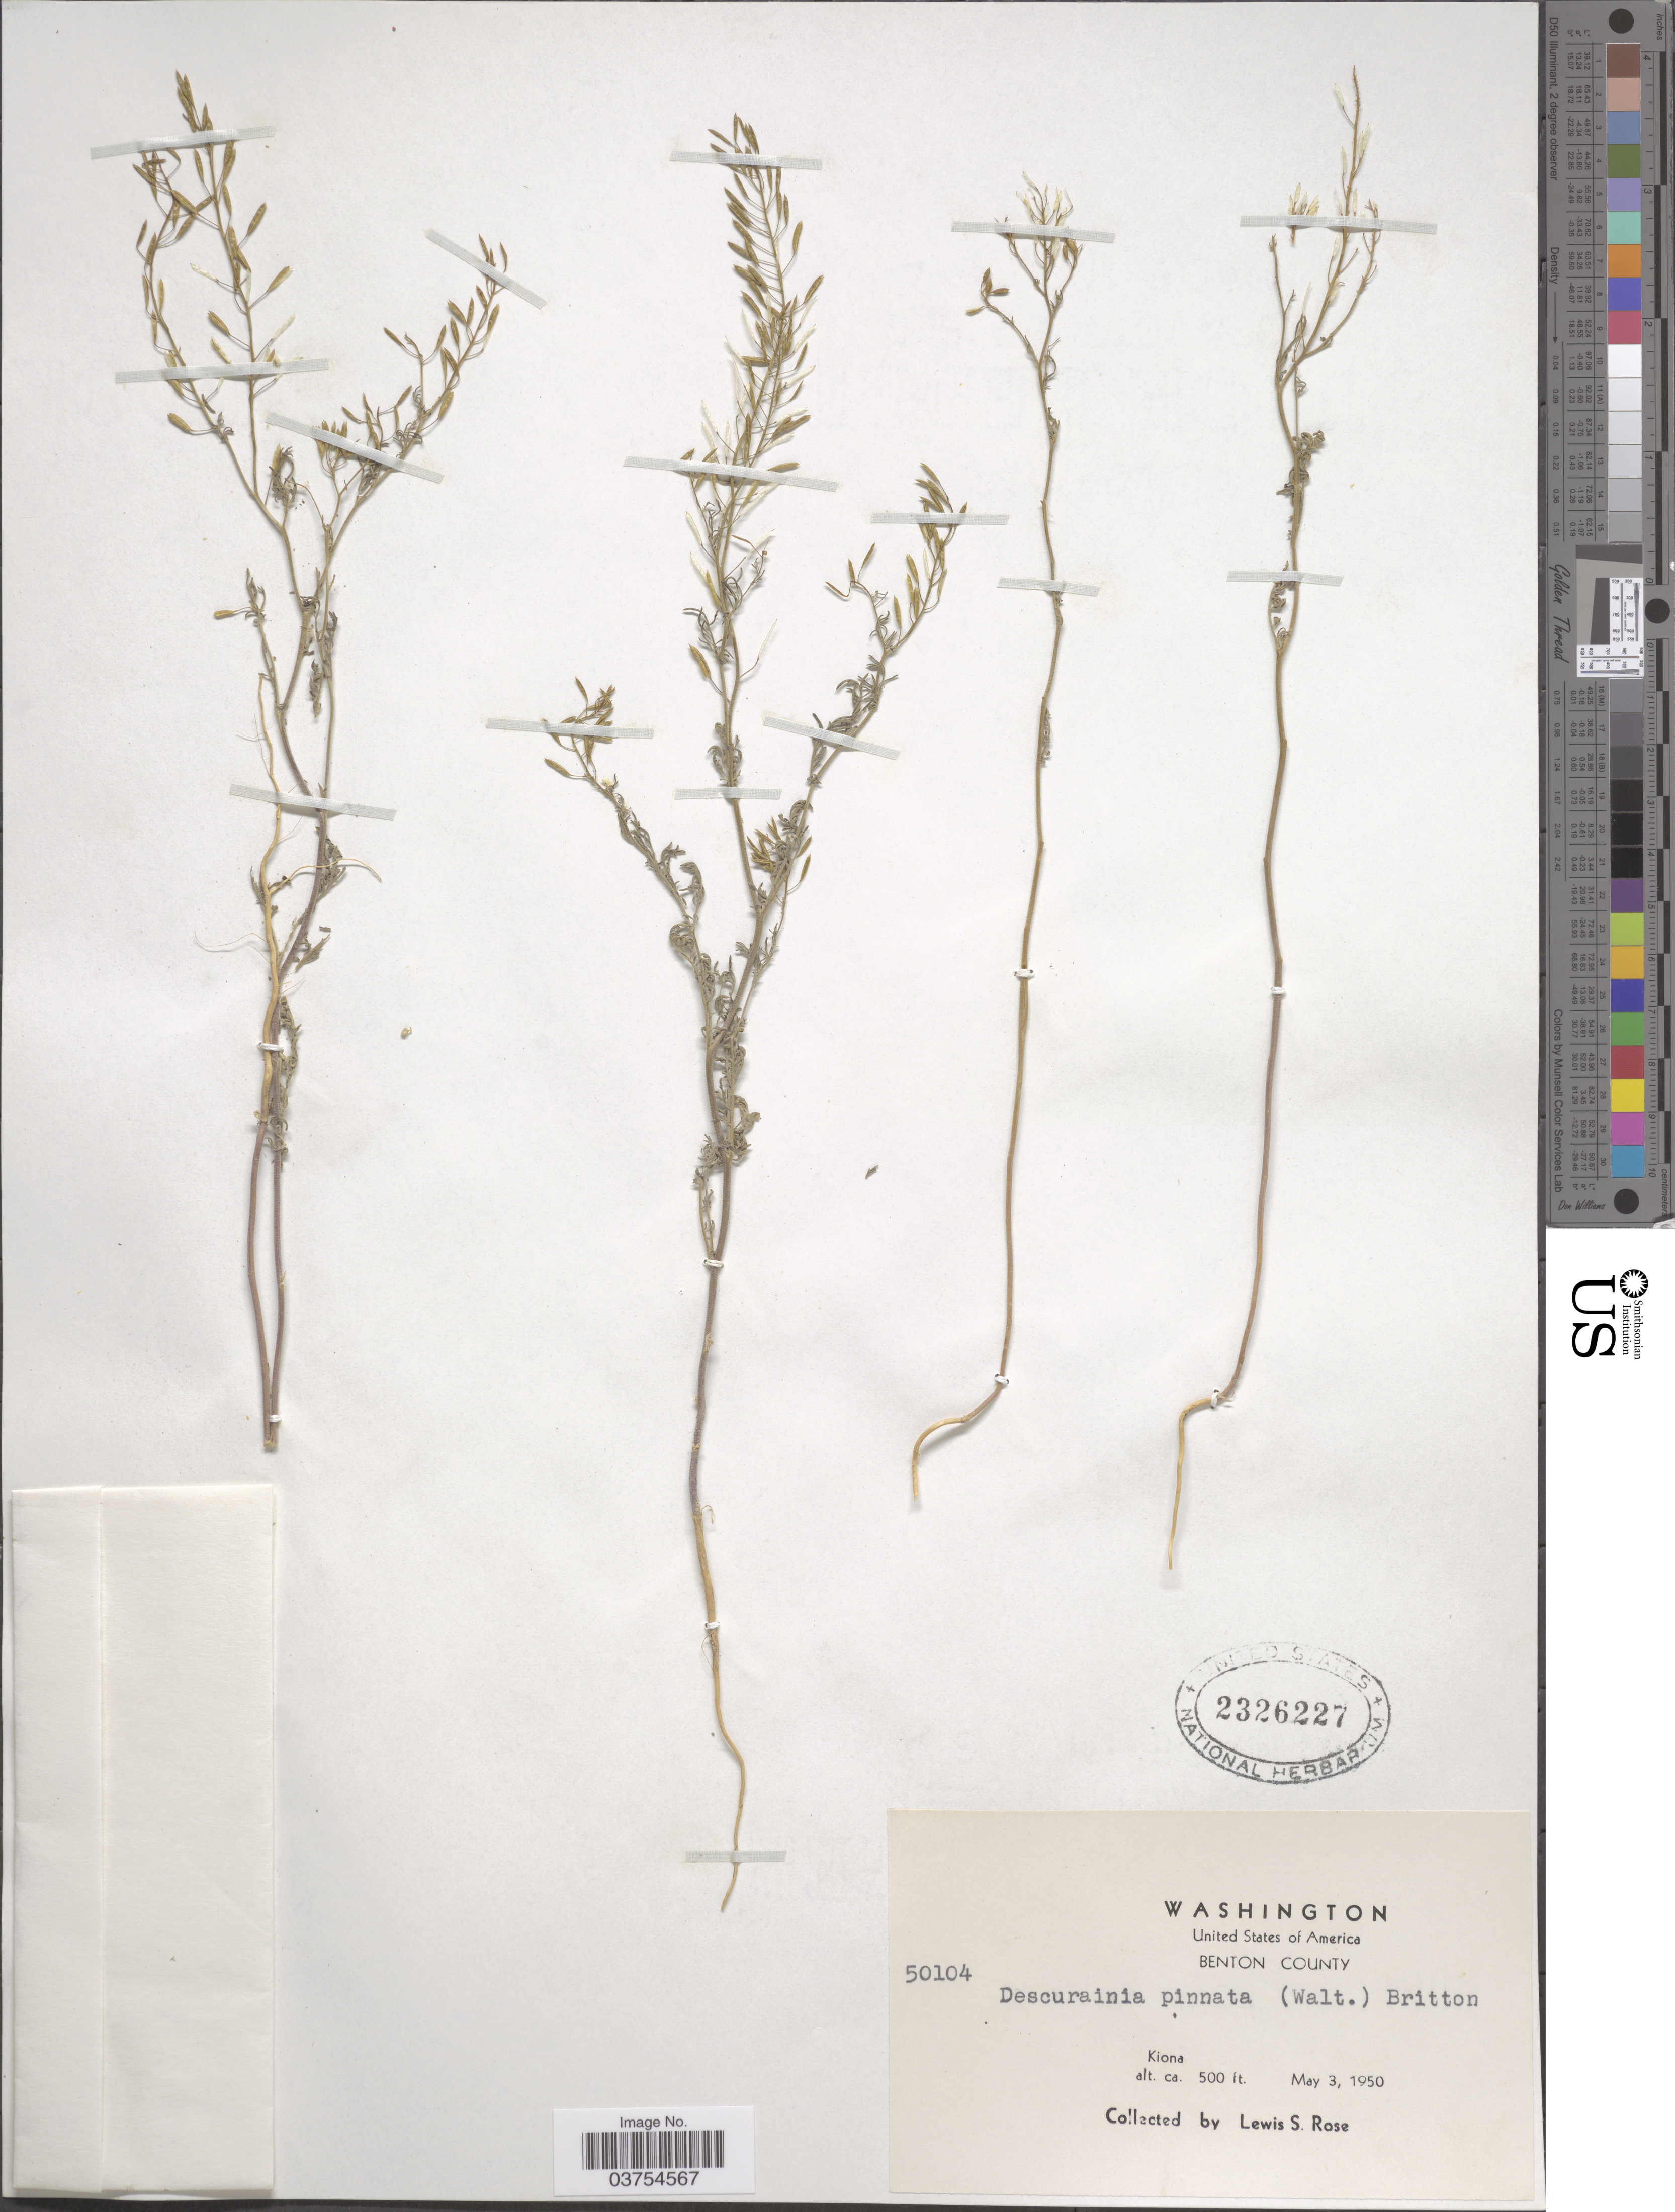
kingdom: Plantae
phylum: Tracheophyta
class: Magnoliopsida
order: Brassicales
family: Brassicaceae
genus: Descurainia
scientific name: Descurainia pinnata var. sp.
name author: (C.A. Mey.)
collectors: L. S. Rose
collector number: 50104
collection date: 1950-05-03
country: United States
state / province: Washington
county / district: Benton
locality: Benton County. Kiona.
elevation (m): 152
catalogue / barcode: US 2326227